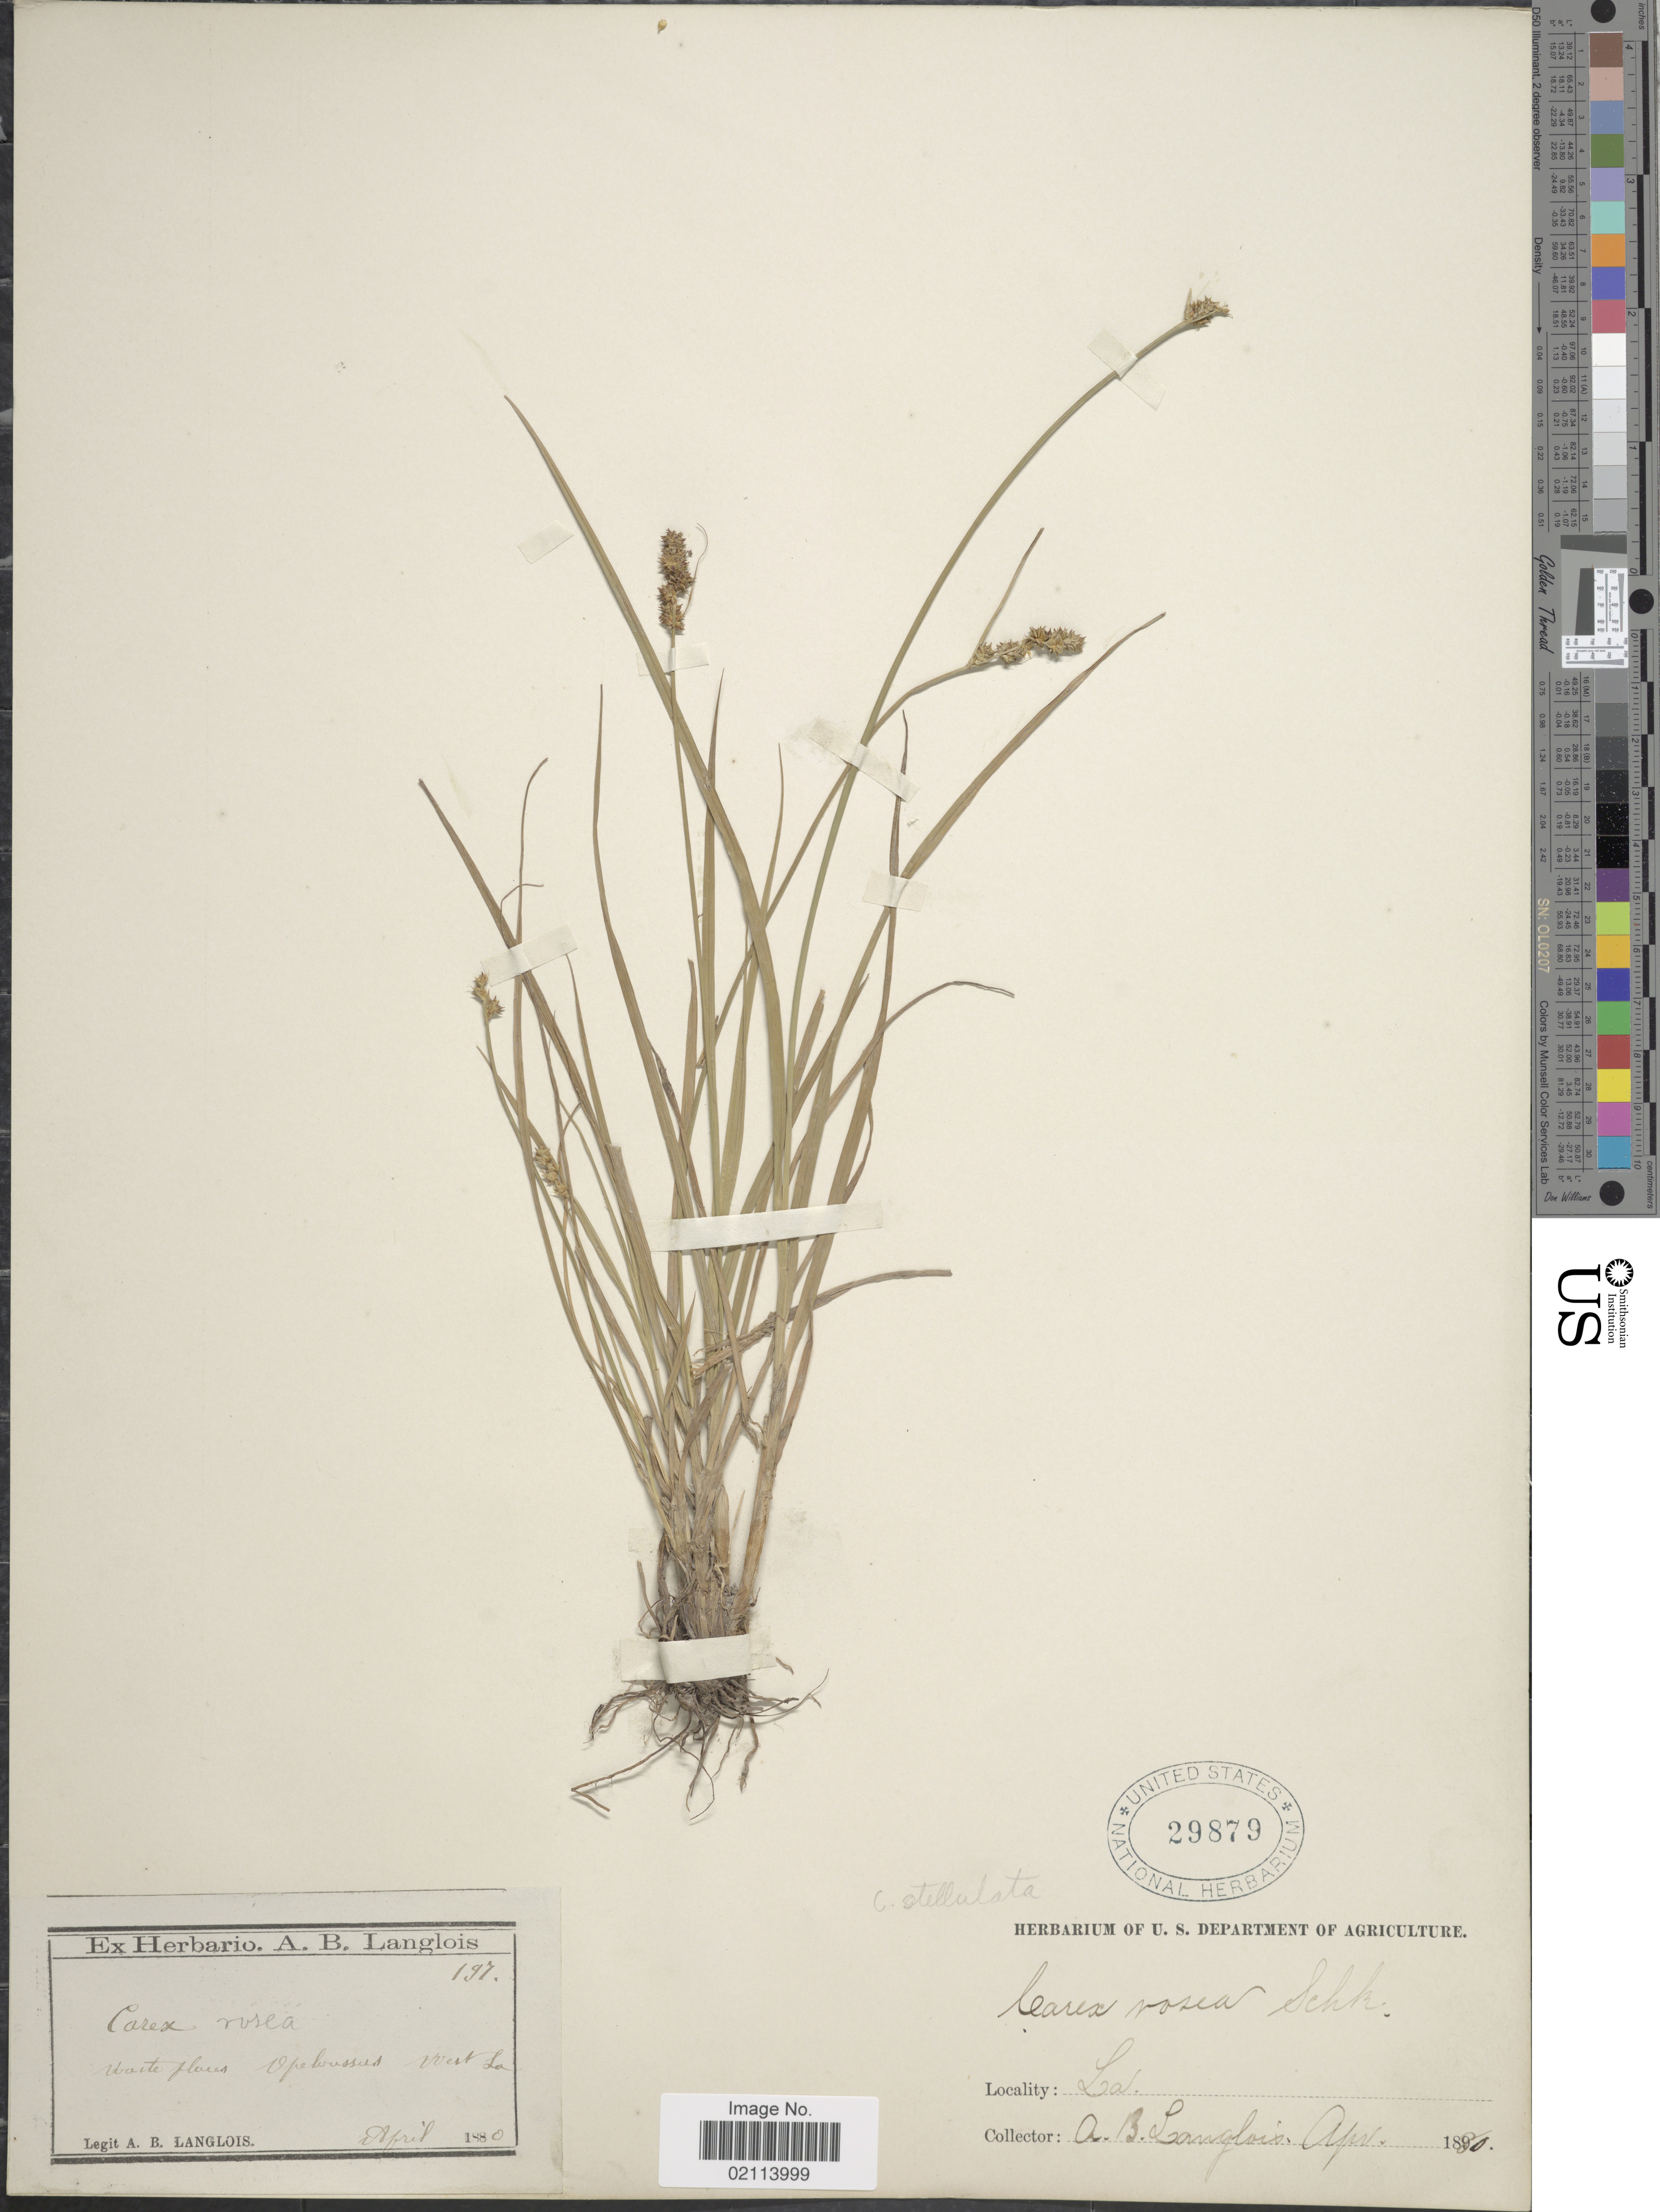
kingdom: Plantae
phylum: Tracheophyta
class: Liliopsida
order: Poales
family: Cyperaceae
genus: Carex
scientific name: Carex interior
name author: L.H. Bailey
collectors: A. Langlois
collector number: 197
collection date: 1880-04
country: United States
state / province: Louisiana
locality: Waste places, Opelousas, West La.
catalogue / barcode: US 29879